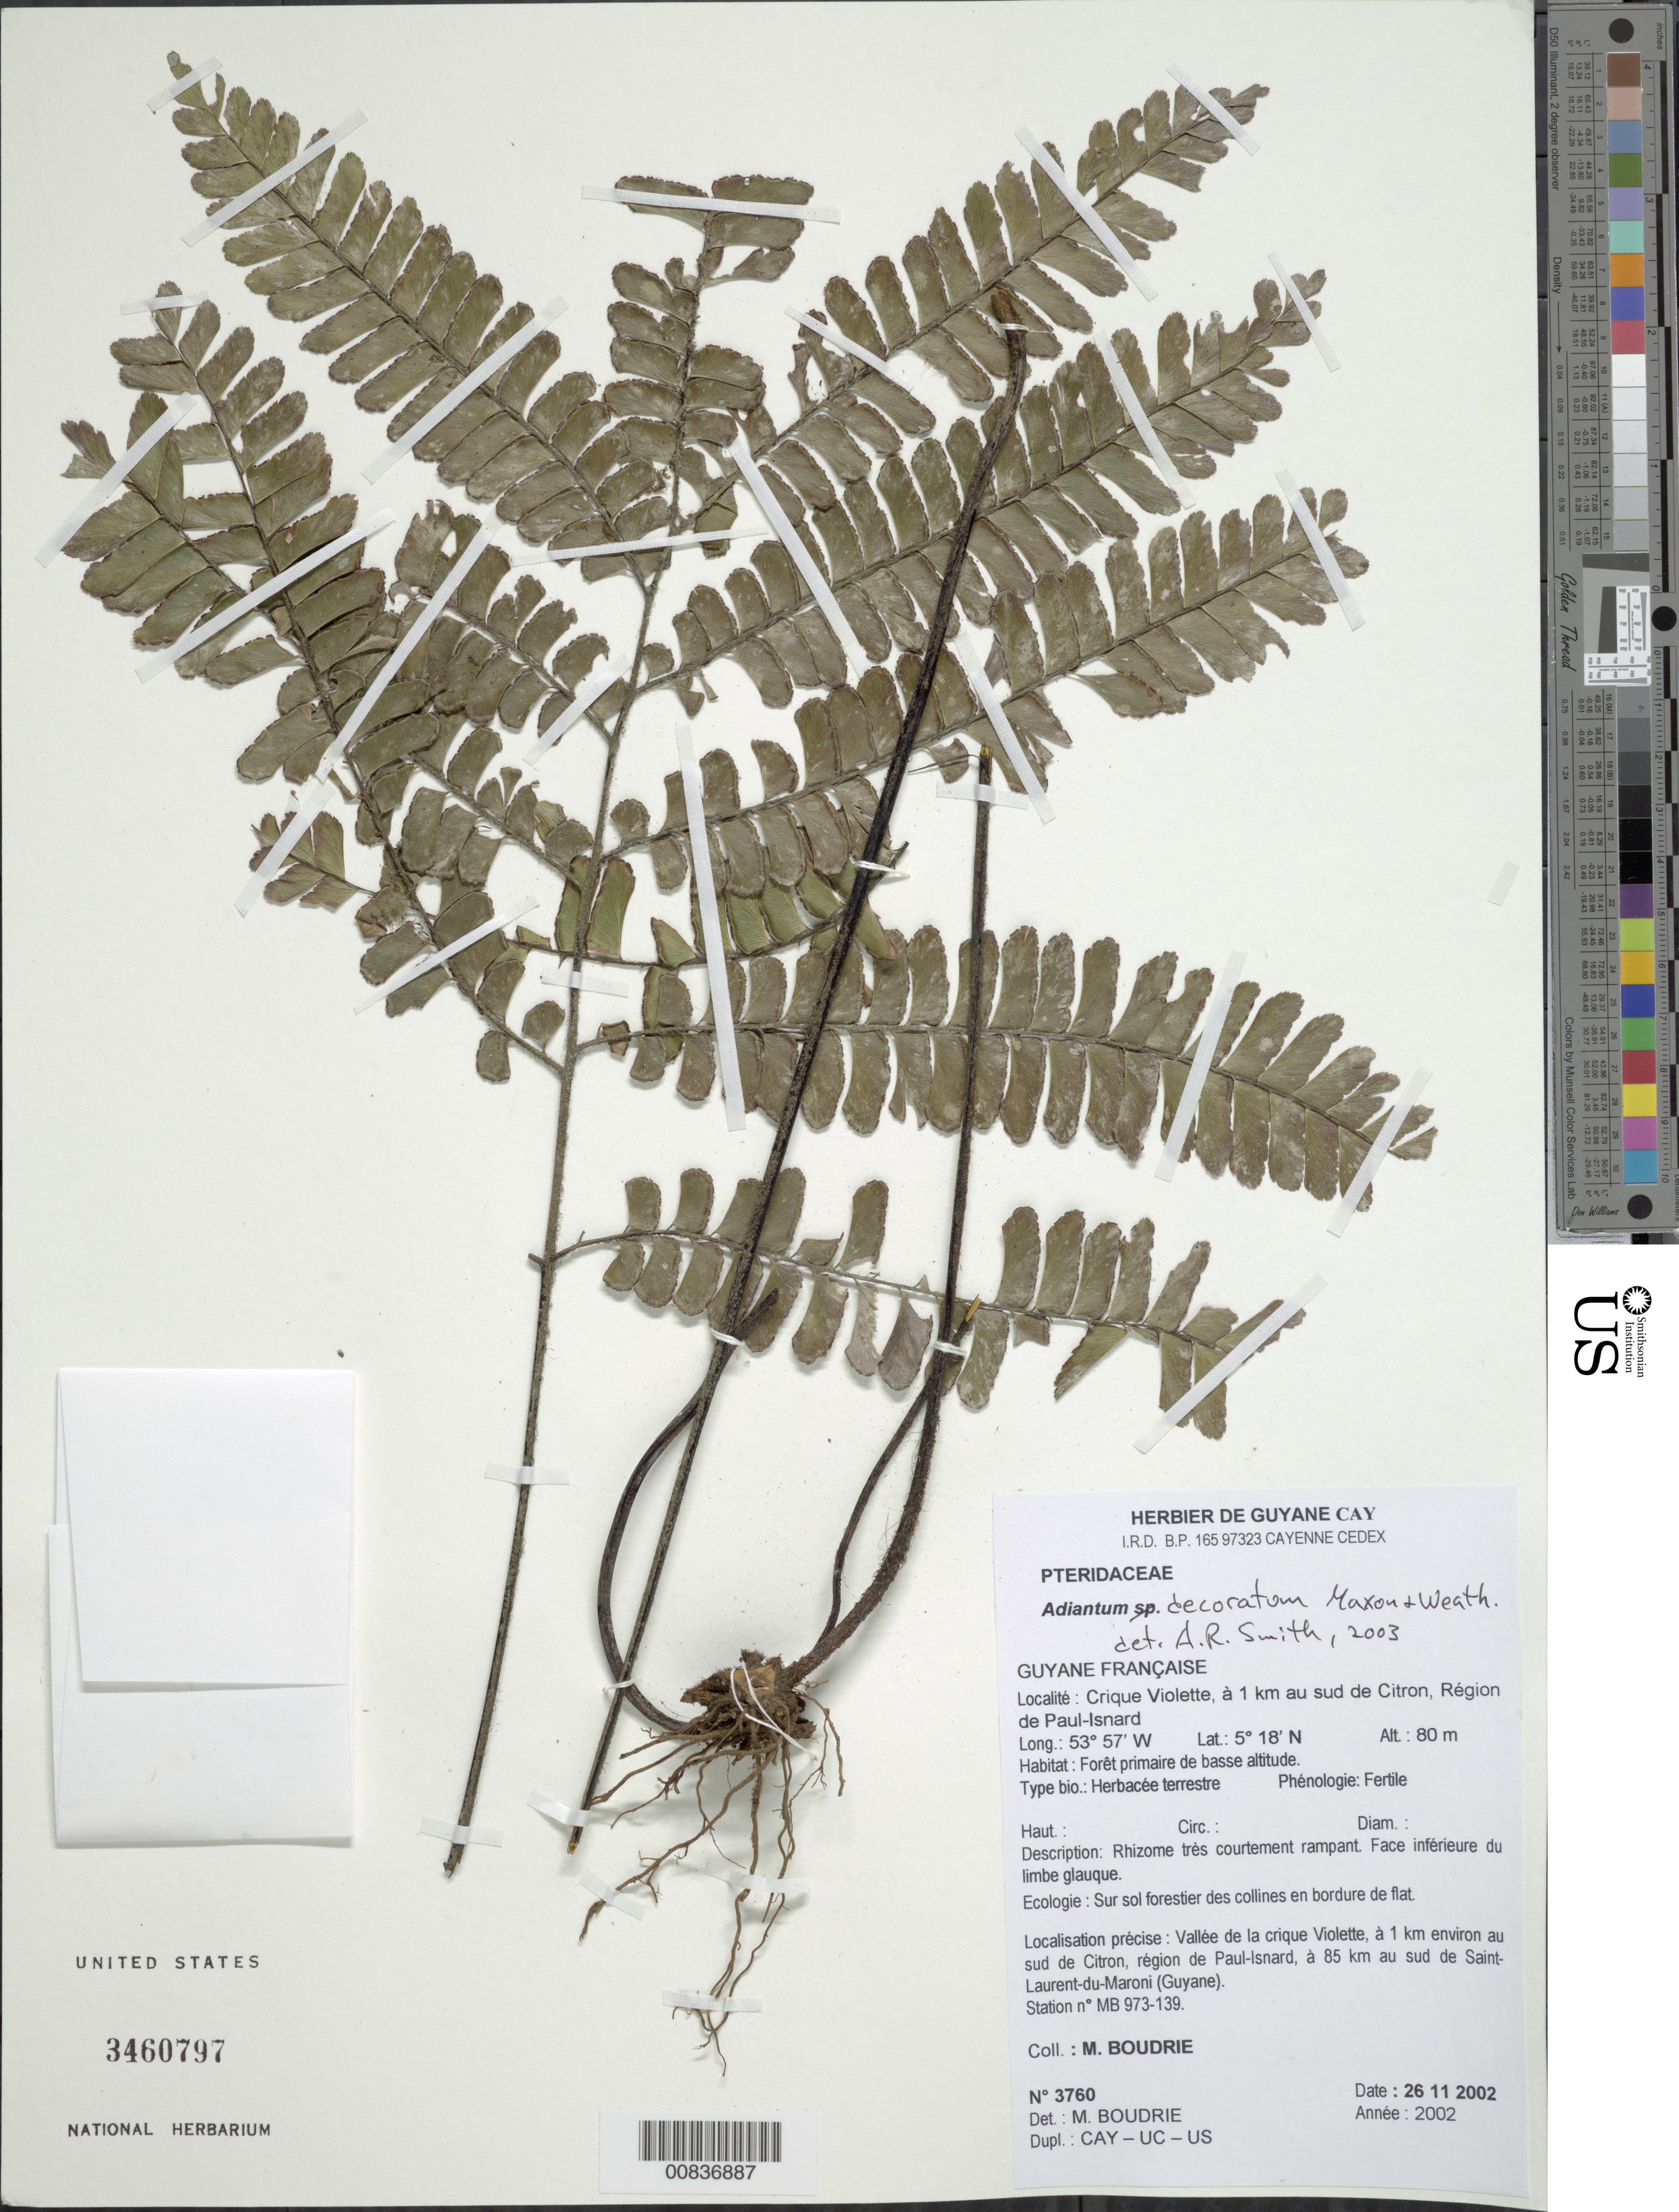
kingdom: Plantae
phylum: Tracheophyta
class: Polypodiopsida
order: Polypodiales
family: Pteridaceae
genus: Adiantum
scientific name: Adiantum decoratum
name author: Maxon & Weath.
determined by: Smith, Alan R., (UC)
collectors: M. Boudrie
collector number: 3760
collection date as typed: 26-Nov-02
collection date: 2002-11-26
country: French Guiana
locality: Région de Paul Isnard, Crique Violette, à 1 km au sud de Citron, vallée de la crique Violette, à 1 km environ au sud de Citron. à 85 km sud de Saint-Laurent-du-Maroni (Guyane), Station n° MB 973-139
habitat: Forêt primaire de basse altitude, sur sol forestier des collines en bordure de flat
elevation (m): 80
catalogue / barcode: US 3460797